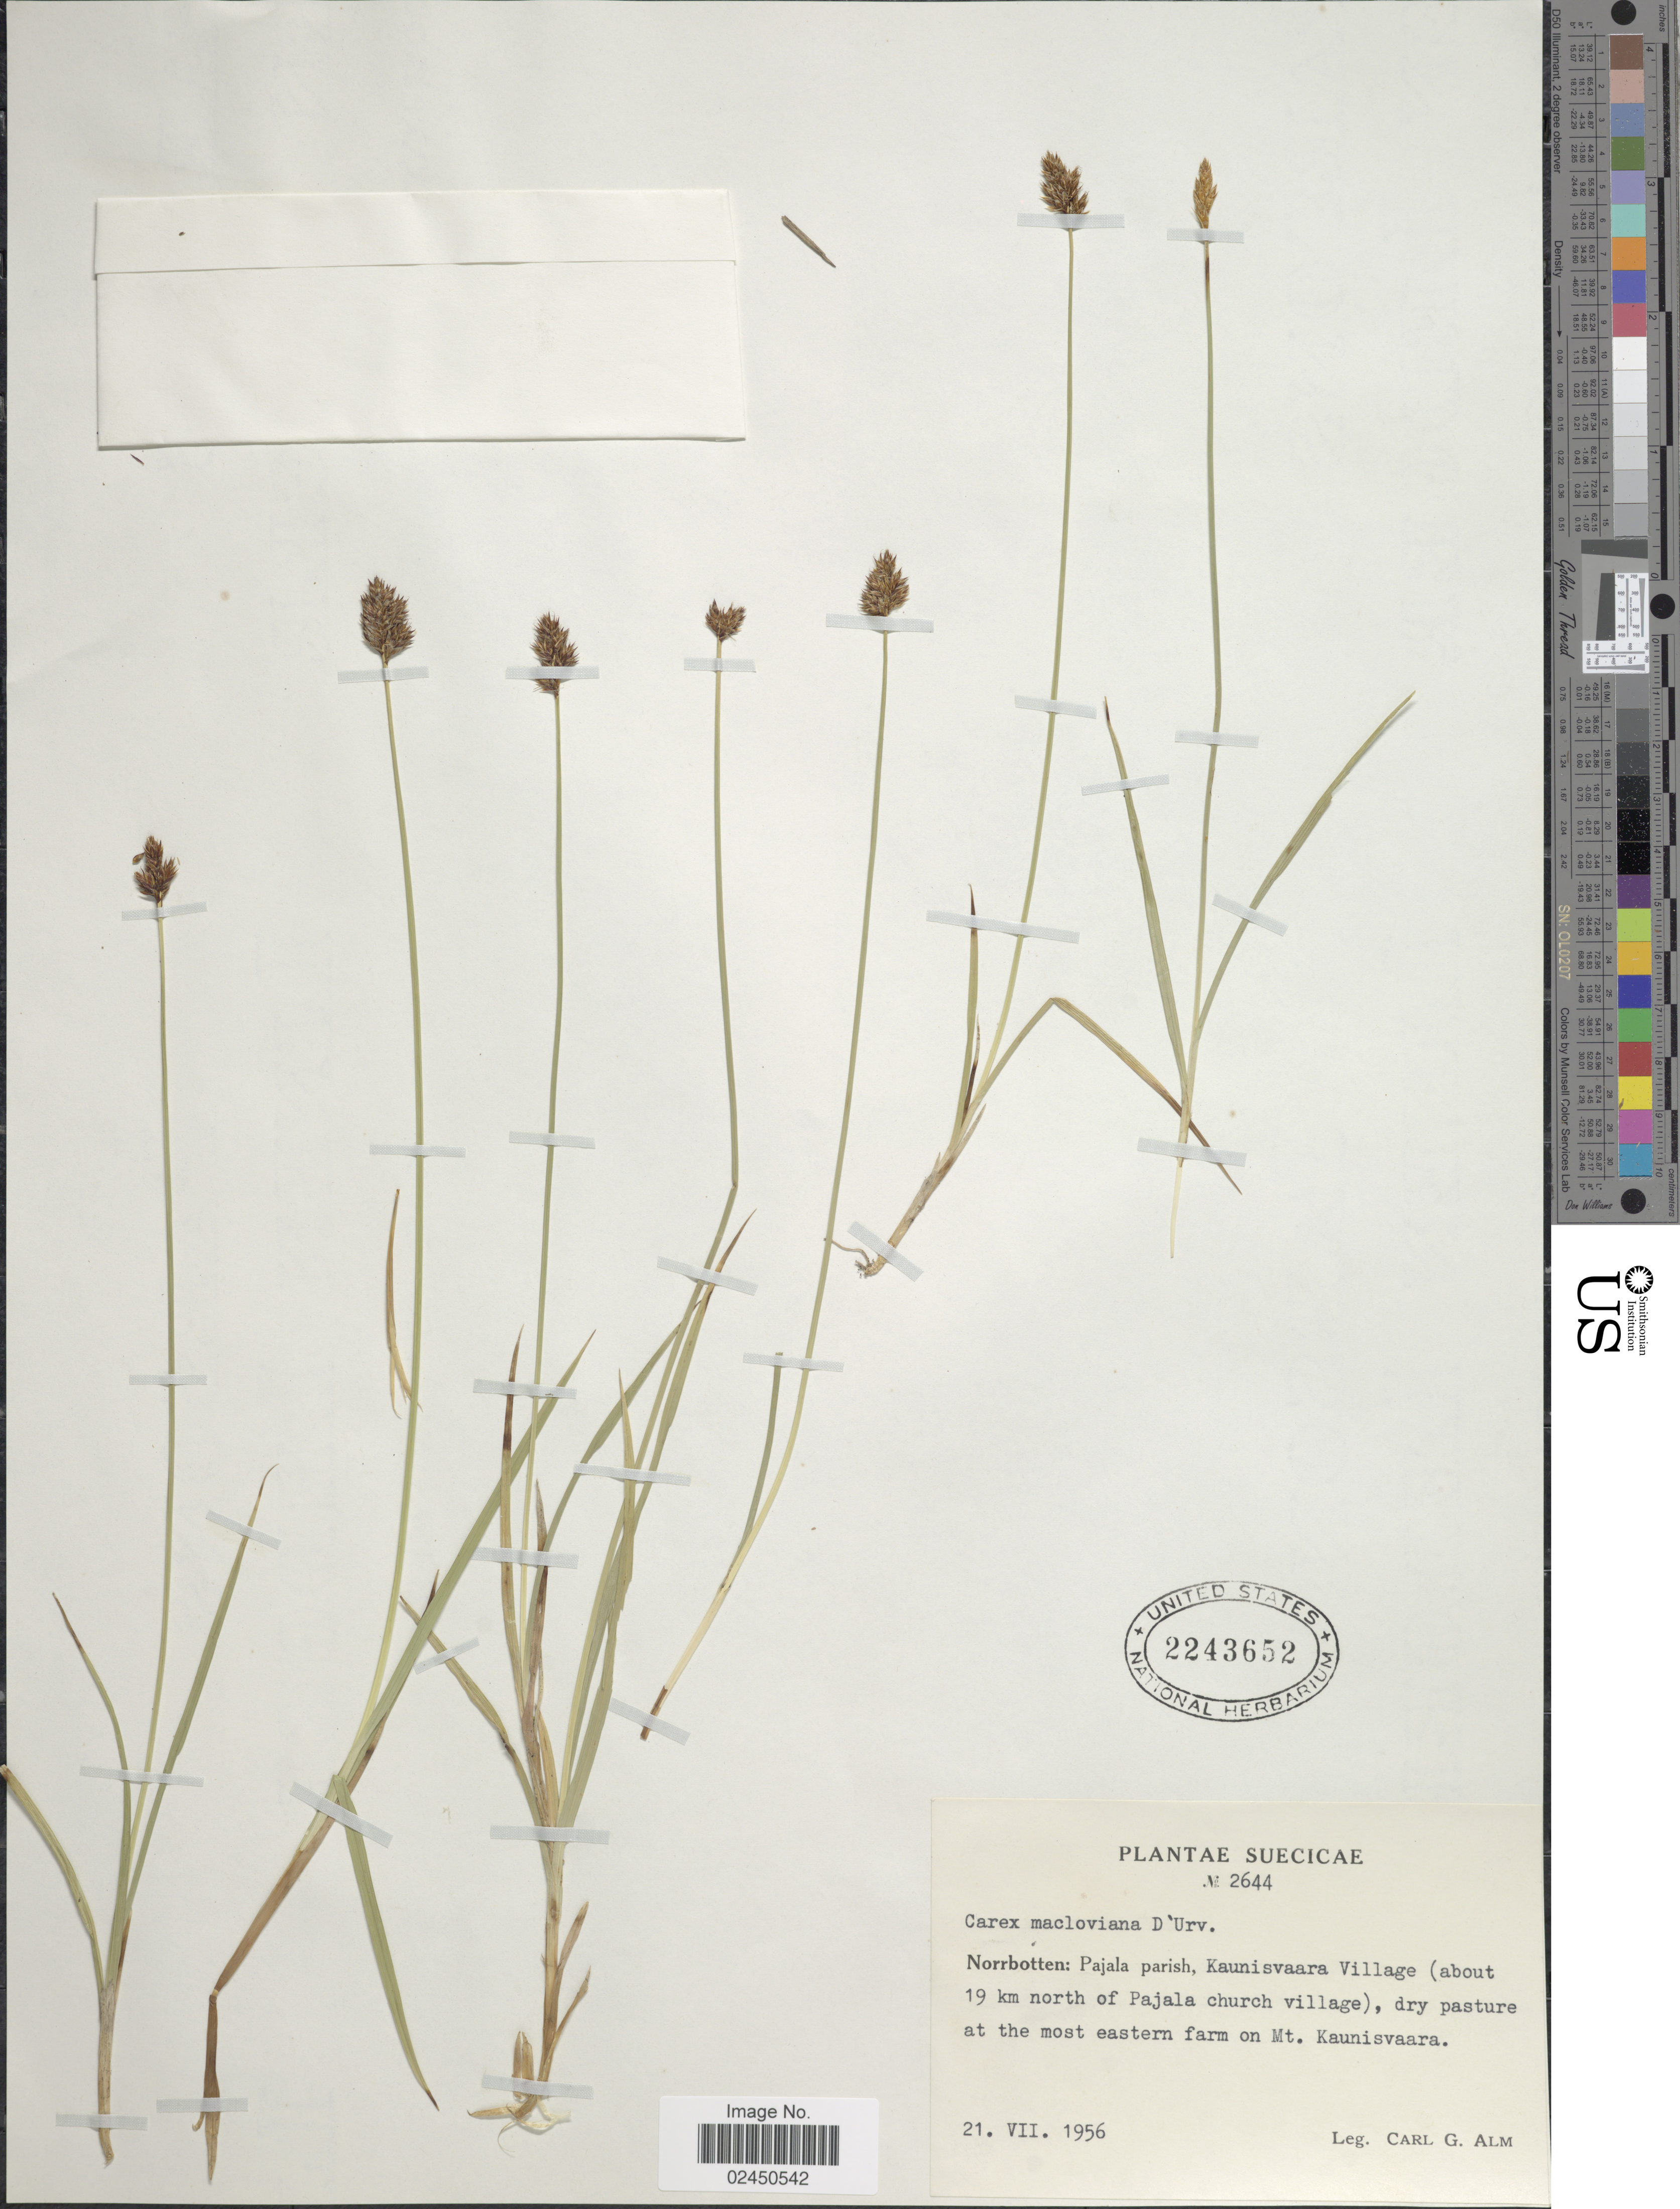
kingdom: Plantae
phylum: Tracheophyta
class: Liliopsida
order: Poales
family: Cyperaceae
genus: Carex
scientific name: Carex macloviana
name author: d'Urv.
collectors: C. G. Alm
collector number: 2644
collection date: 1956-07-21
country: Sweden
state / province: Norrbotten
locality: Suecicae. Norbotten: Pajala parish, Kaunisvaara Village (about 19 km north of Pajala church village), dry pasture at the most eastern farm on Mt. Kaunisvaara.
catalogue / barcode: US 2243652